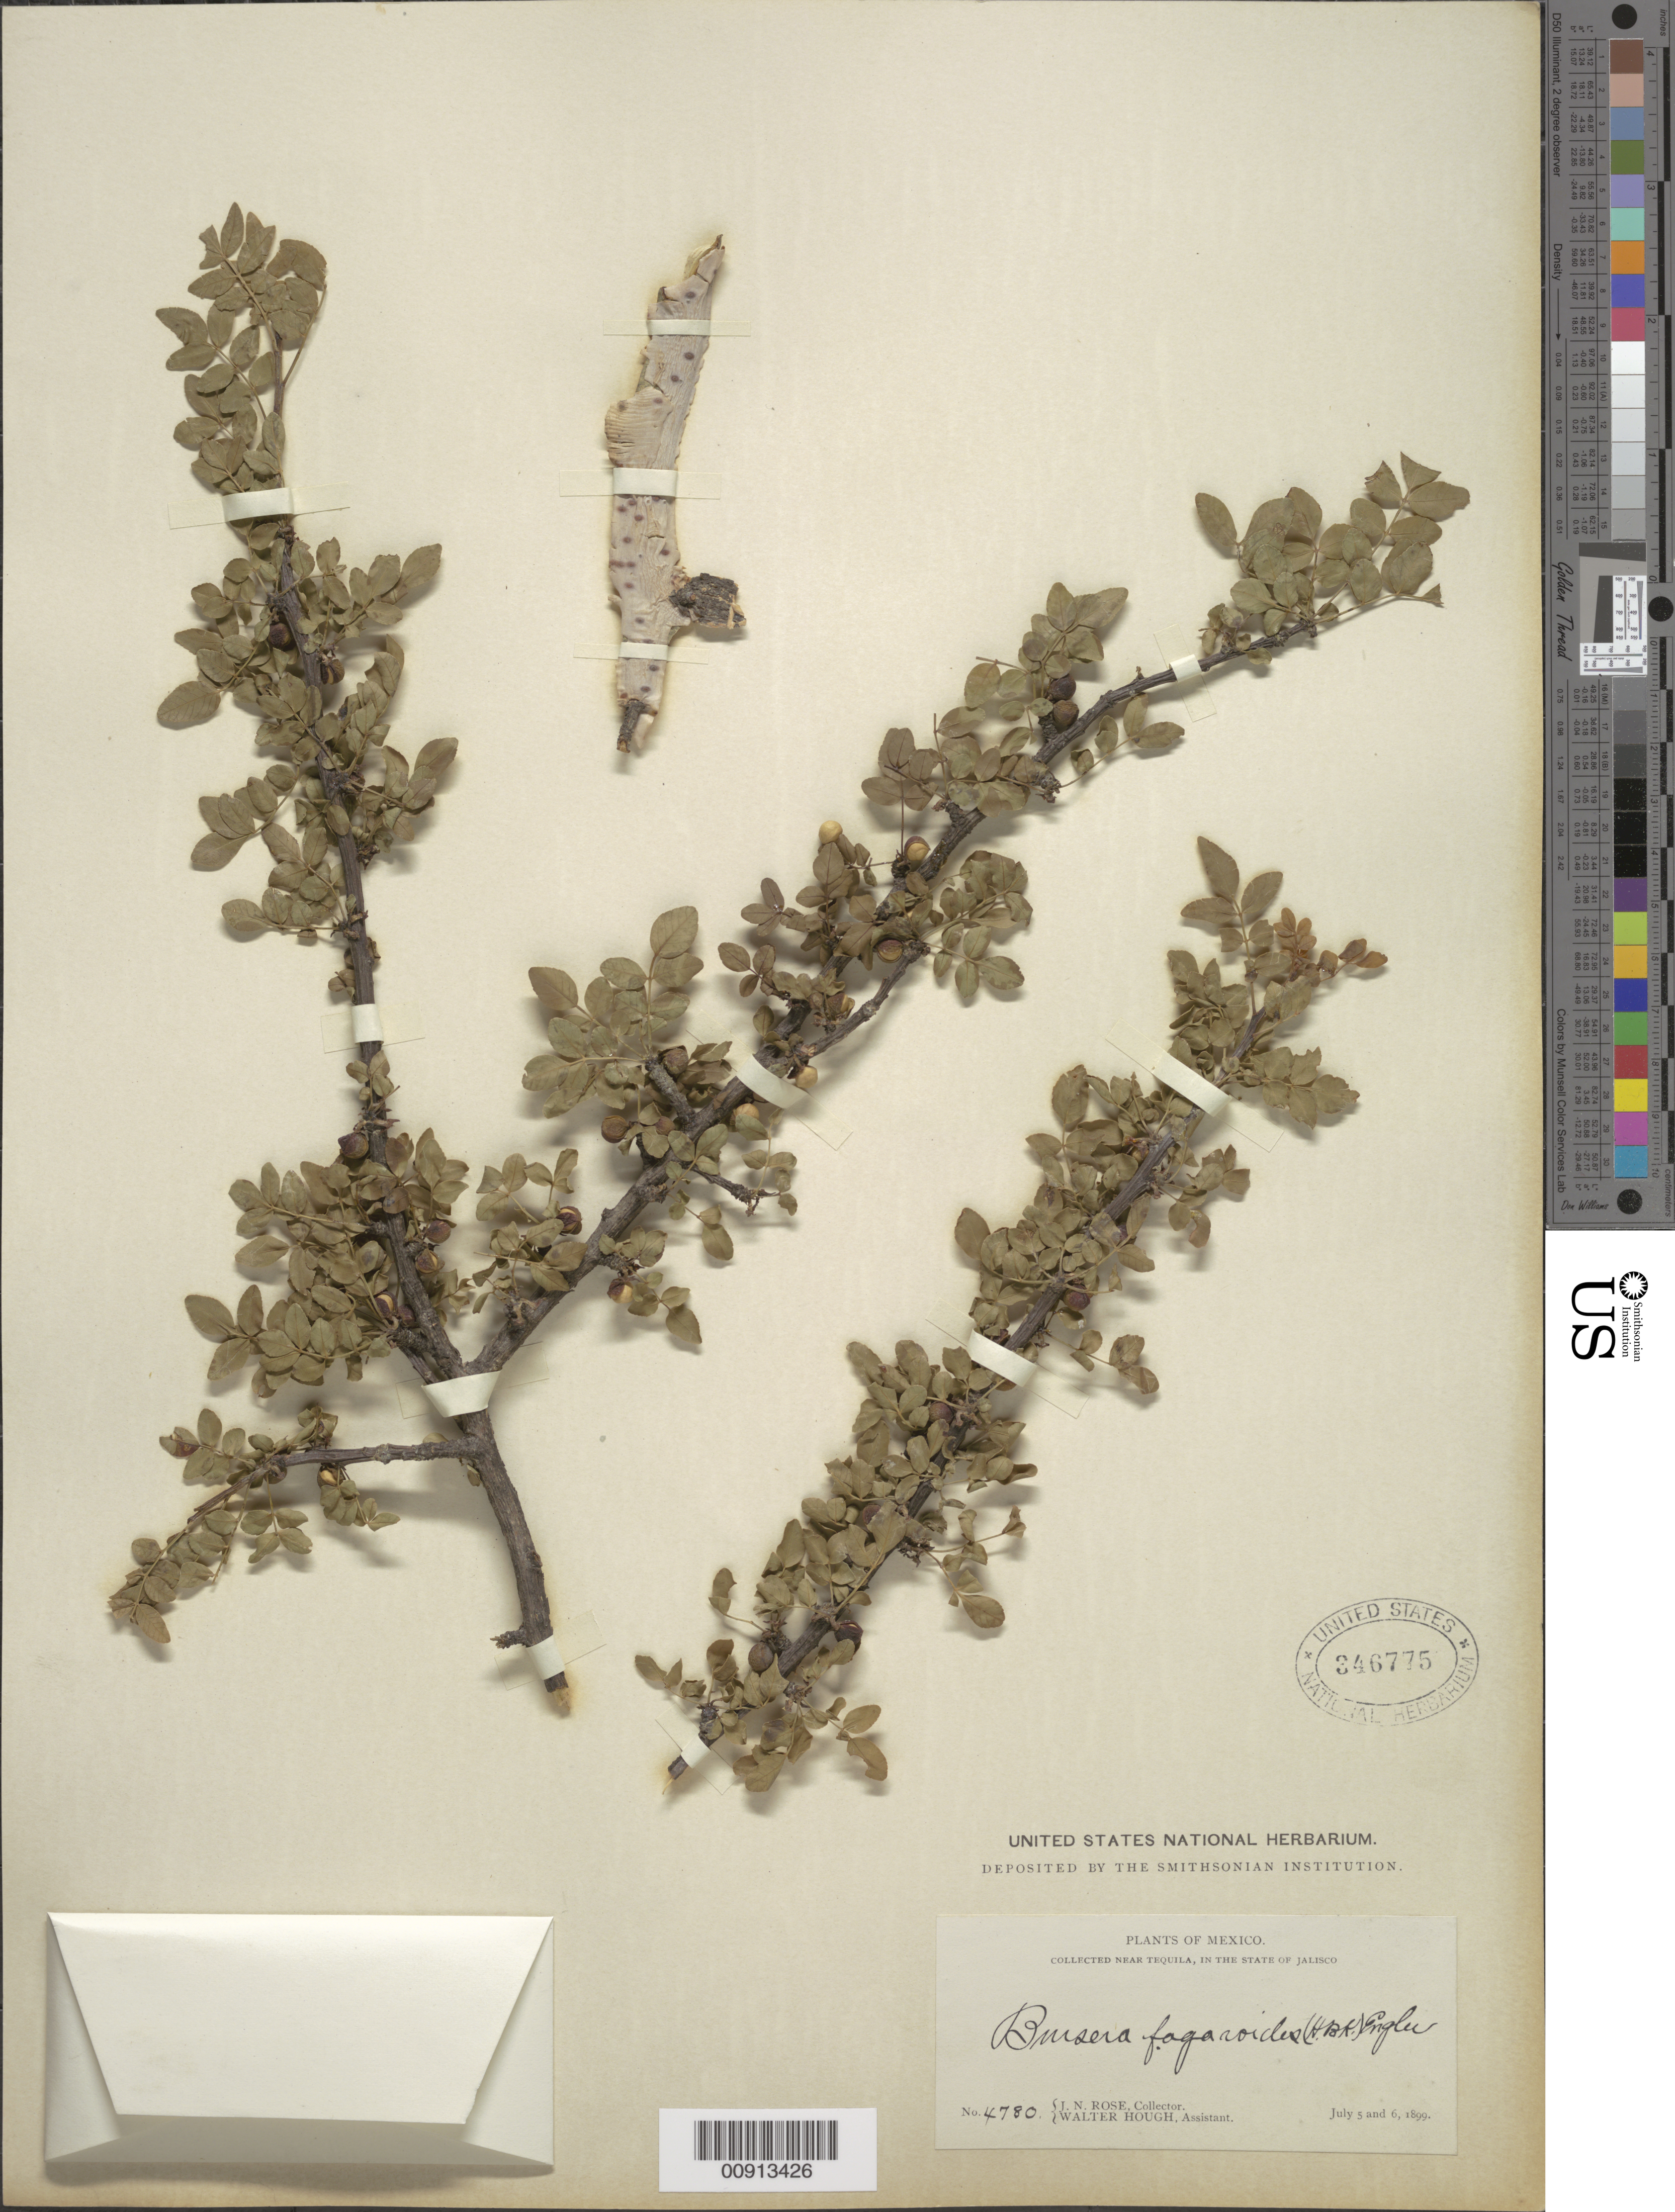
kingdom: Plantae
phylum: Tracheophyta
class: Magnoliopsida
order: Sapindales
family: Burseraceae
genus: Bursera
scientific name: Bursera inaguensis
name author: Britton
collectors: J. N. Rose & W. Hough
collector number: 4780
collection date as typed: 05 Jul 1899 to 06 Jul 1899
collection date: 1899-07-05/1899-07-06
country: Mexico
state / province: Jalisco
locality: Near Tequila, in the State of Jalisco.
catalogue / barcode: US 346775